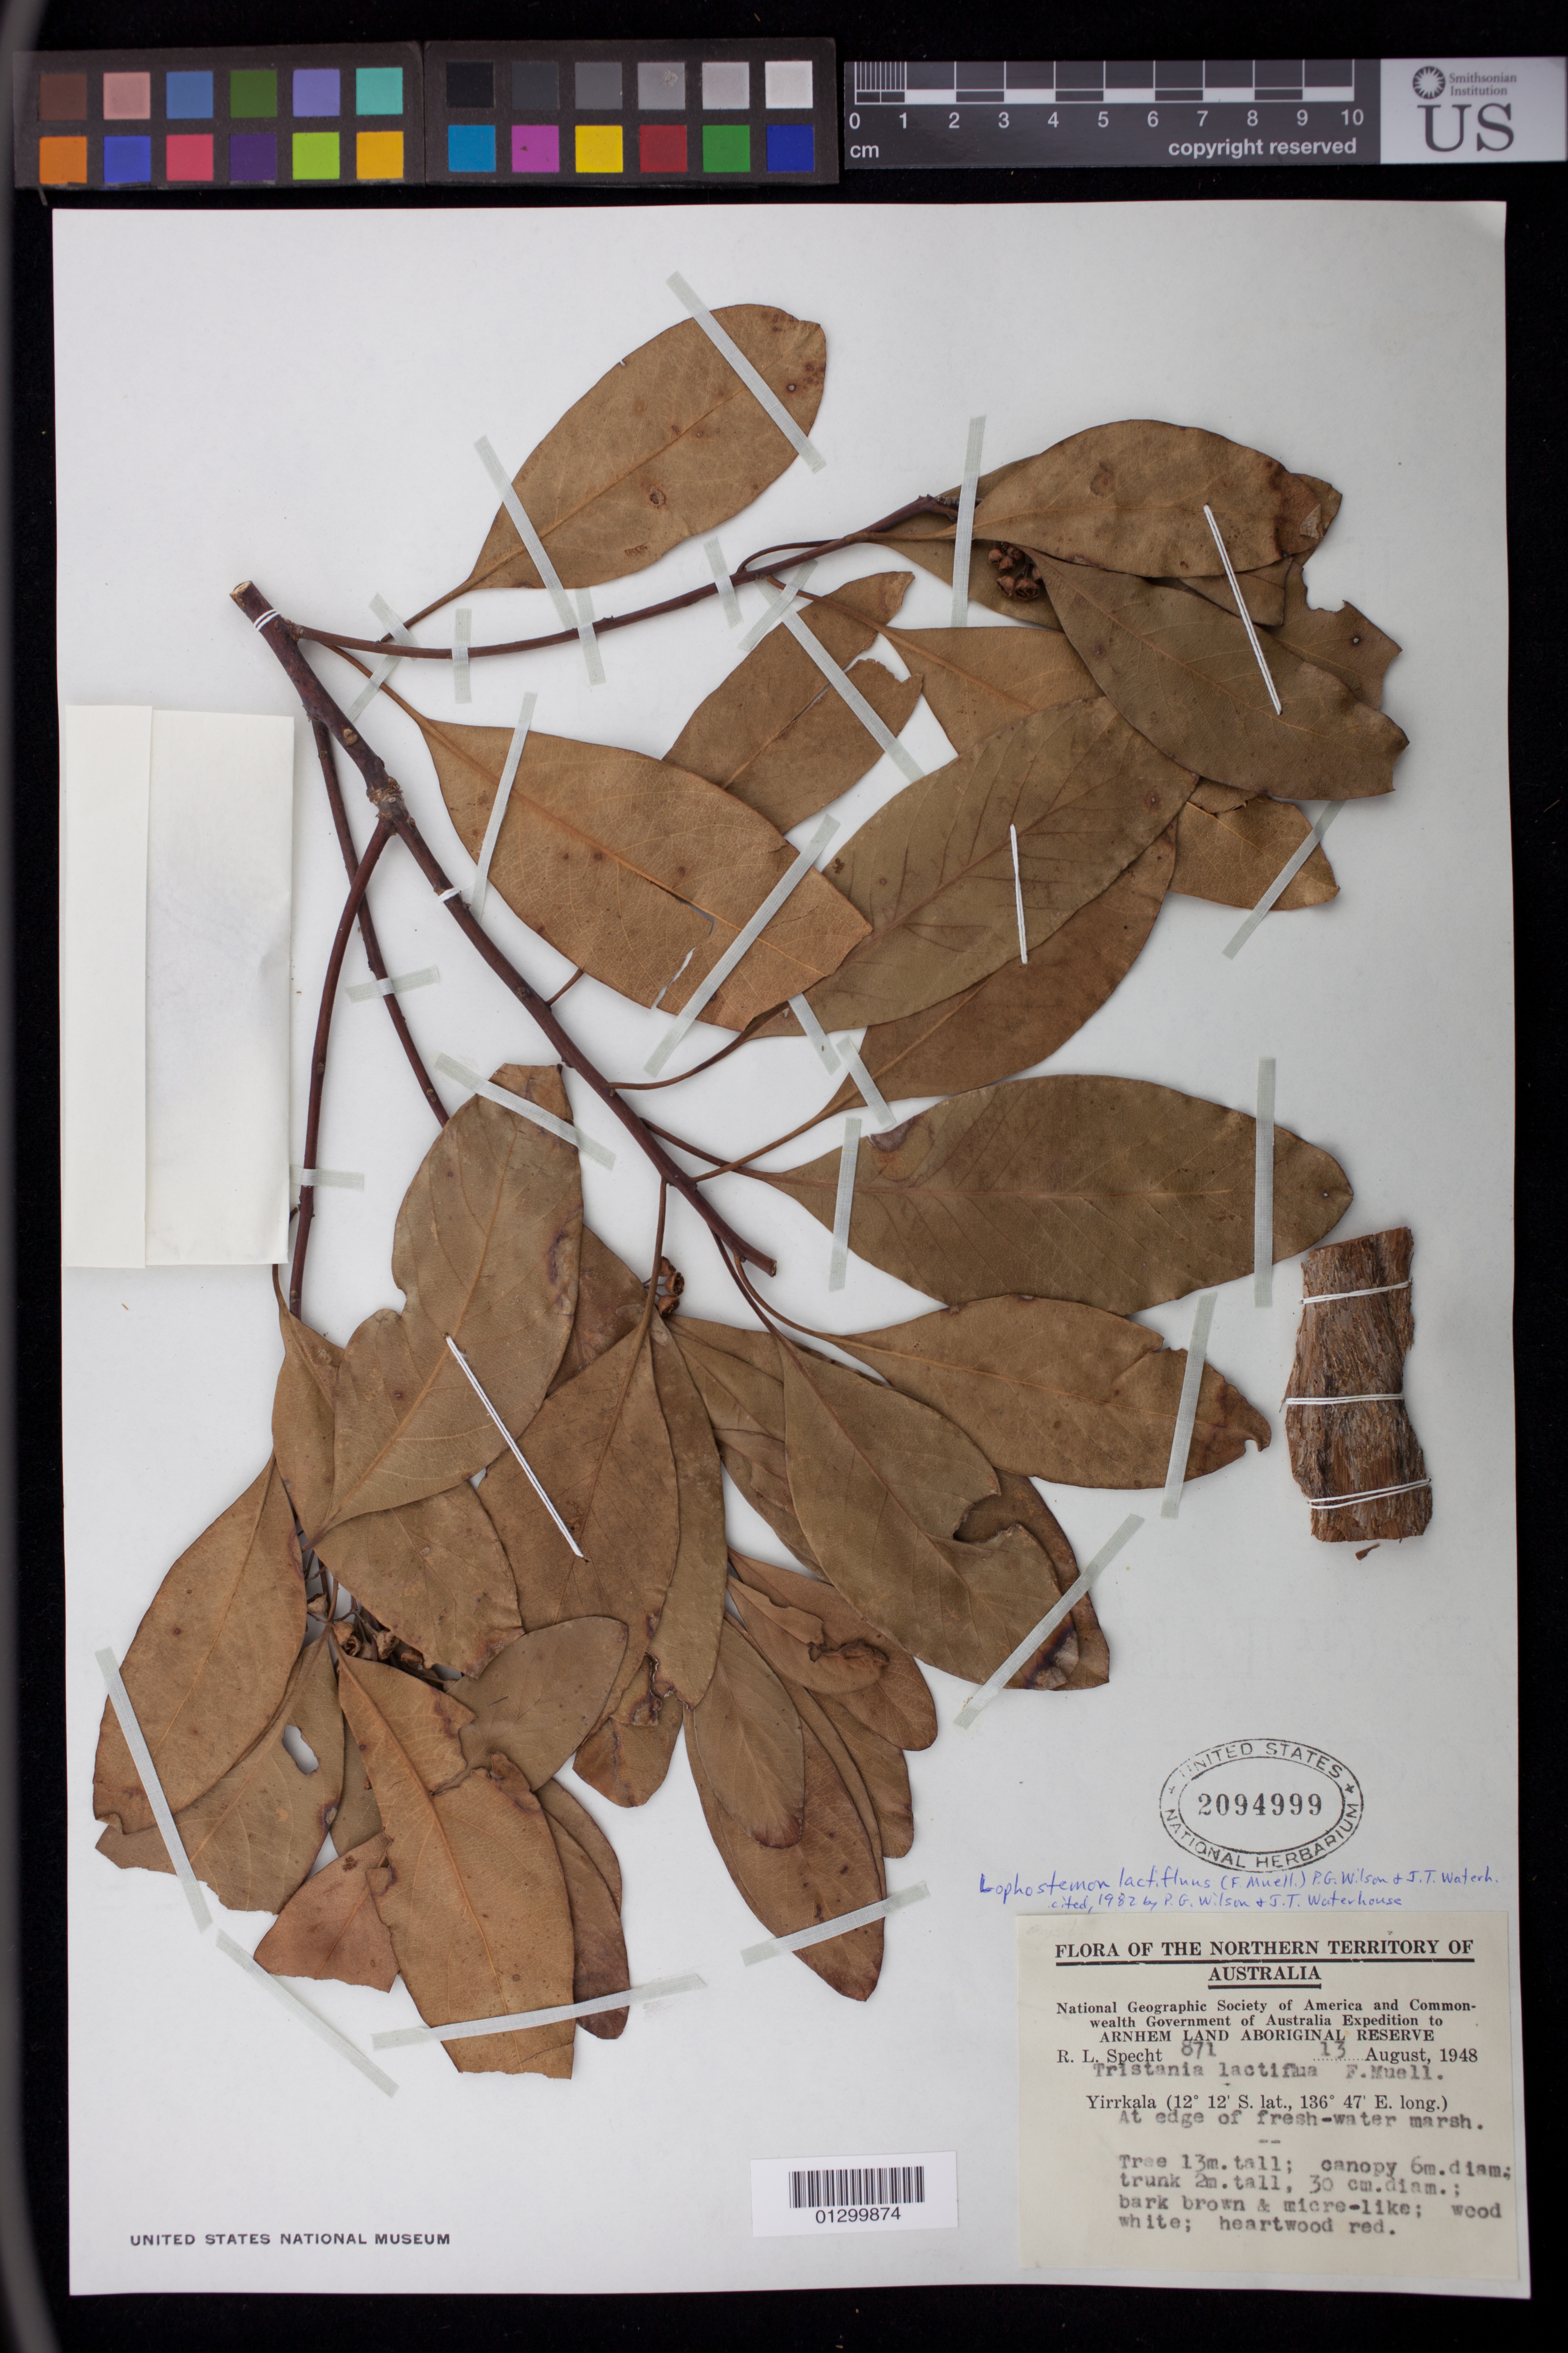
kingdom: Plantae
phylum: Tracheophyta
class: Magnoliopsida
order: Myrtales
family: Myrtaceae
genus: Lophostemon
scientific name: Lophostemon lactifluus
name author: (F. Muell.) P.G. Wilson & J. T. Waterh.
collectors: R. L. Specht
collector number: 871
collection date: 1948-08-13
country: Australia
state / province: Northern Territory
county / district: East Arnhem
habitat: At edge of fresh-water marsh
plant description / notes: Tree 13 m. tall; canopy 6 m. daim.; trunk 2 m. tall, 30 cm. diam.; bark brown and micre-like; wood white; heartwood red.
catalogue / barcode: US 2094999